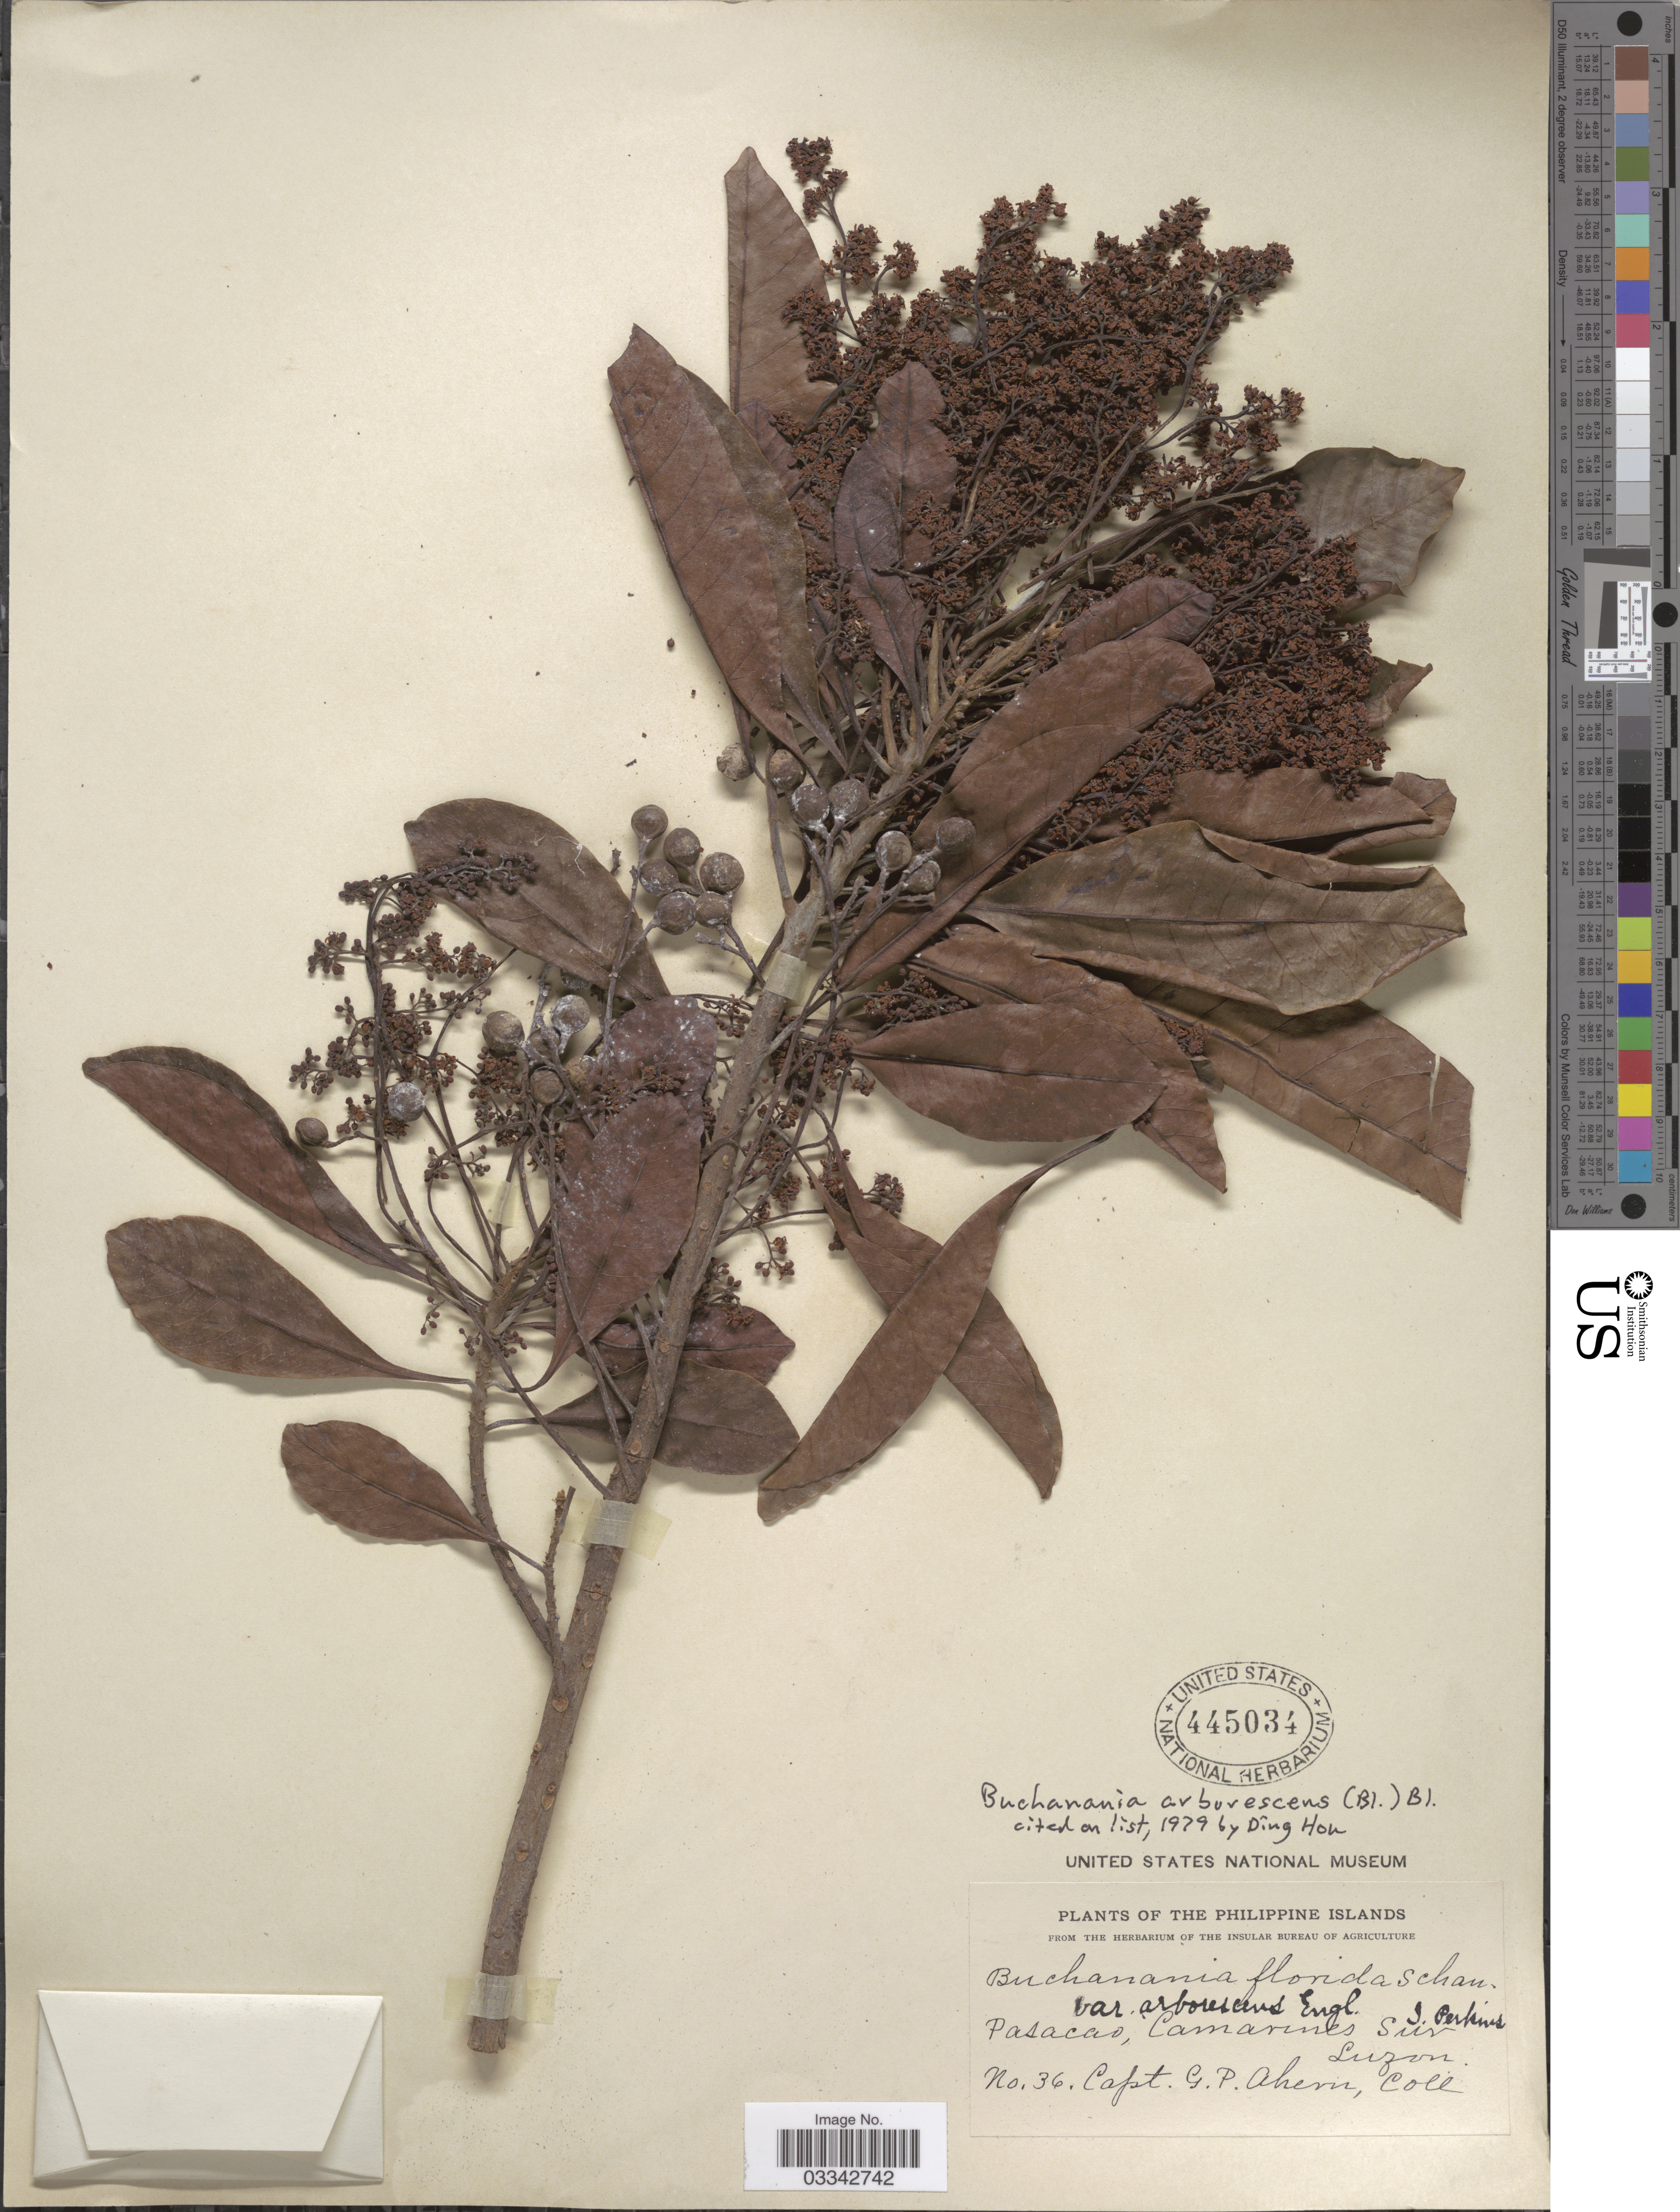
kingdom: Plantae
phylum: Tracheophyta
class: Magnoliopsida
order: Sapindales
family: Anacardiaceae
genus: Buchanania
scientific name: Buchanania arborescens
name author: (Blume) Blume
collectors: G. Ahern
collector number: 36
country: Philippines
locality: The Philippine Islands. Pasacao, Camarines Sur, Luzon.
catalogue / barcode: US 445034